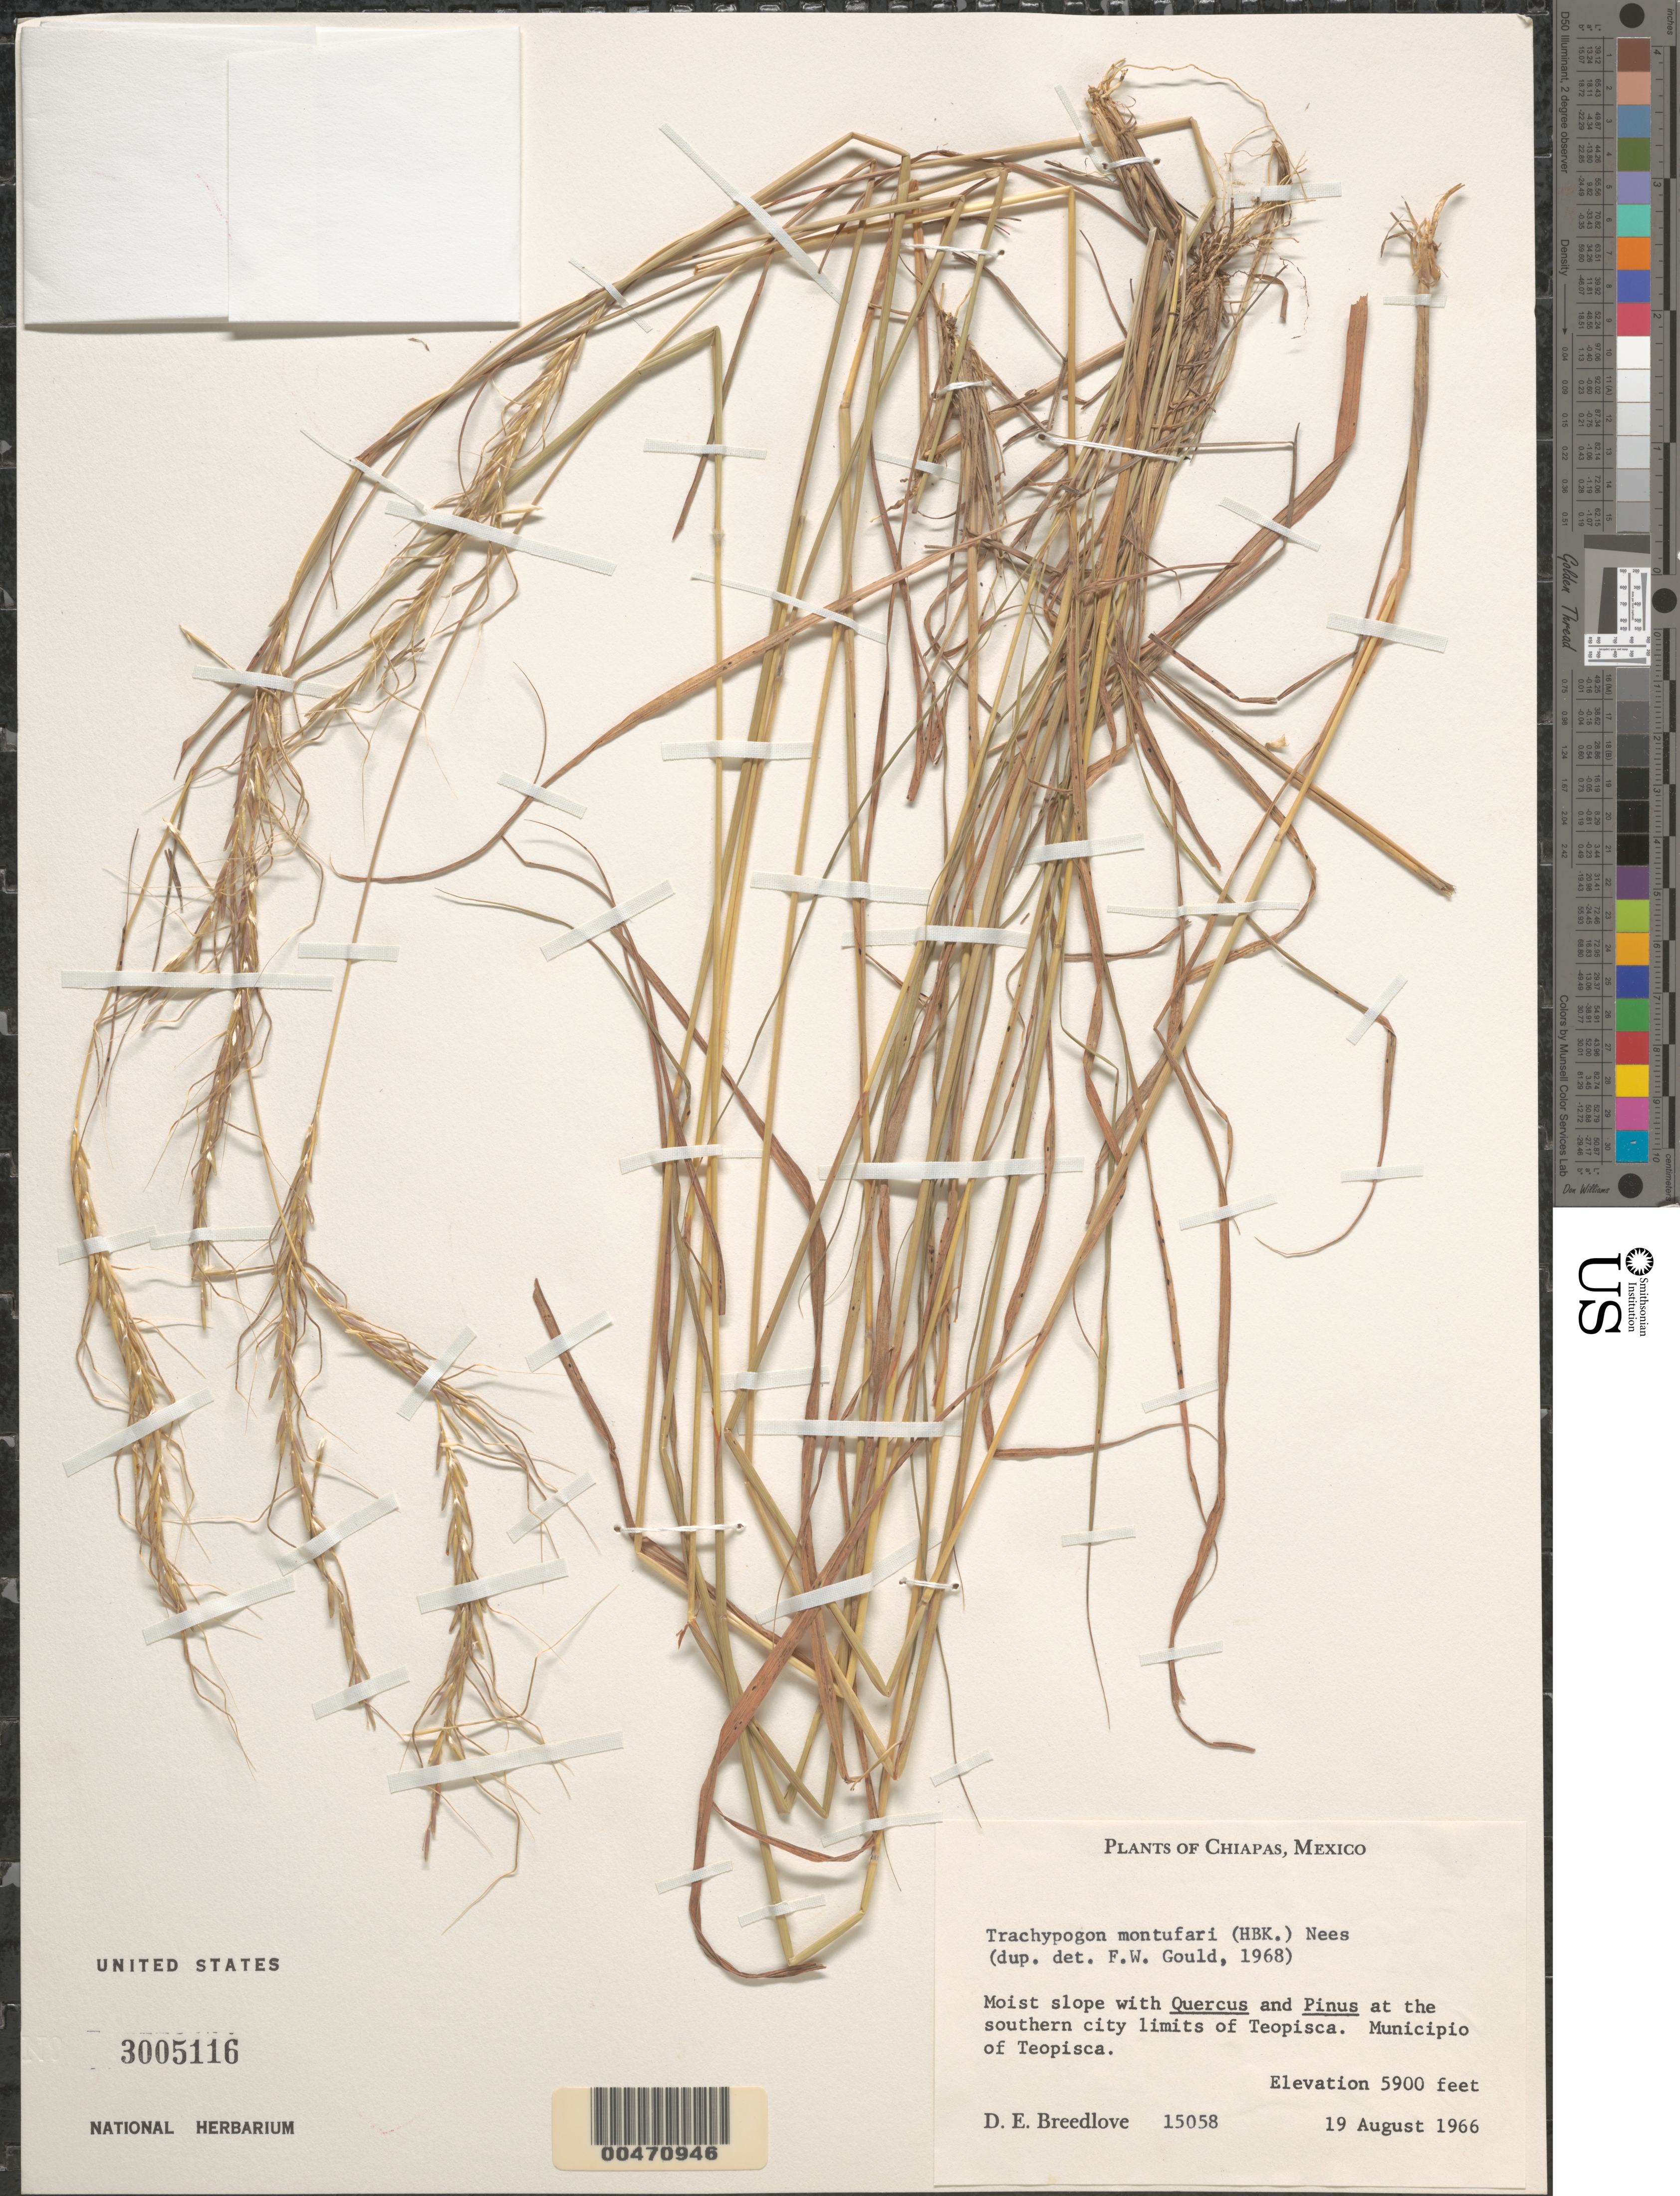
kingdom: Plantae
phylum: Tracheophyta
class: Liliopsida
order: Poales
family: Poaceae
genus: Trachypogon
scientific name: Trachypogon montufari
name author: (Kunth) Nees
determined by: Gould, F. W.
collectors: D. E. Breedlove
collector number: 15058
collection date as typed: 19 Aug 1966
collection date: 1966-08-19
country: Mexico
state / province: Chiapas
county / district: Teopisca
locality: At the S city limits of Teopisca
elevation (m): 1798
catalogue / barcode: US 3005116